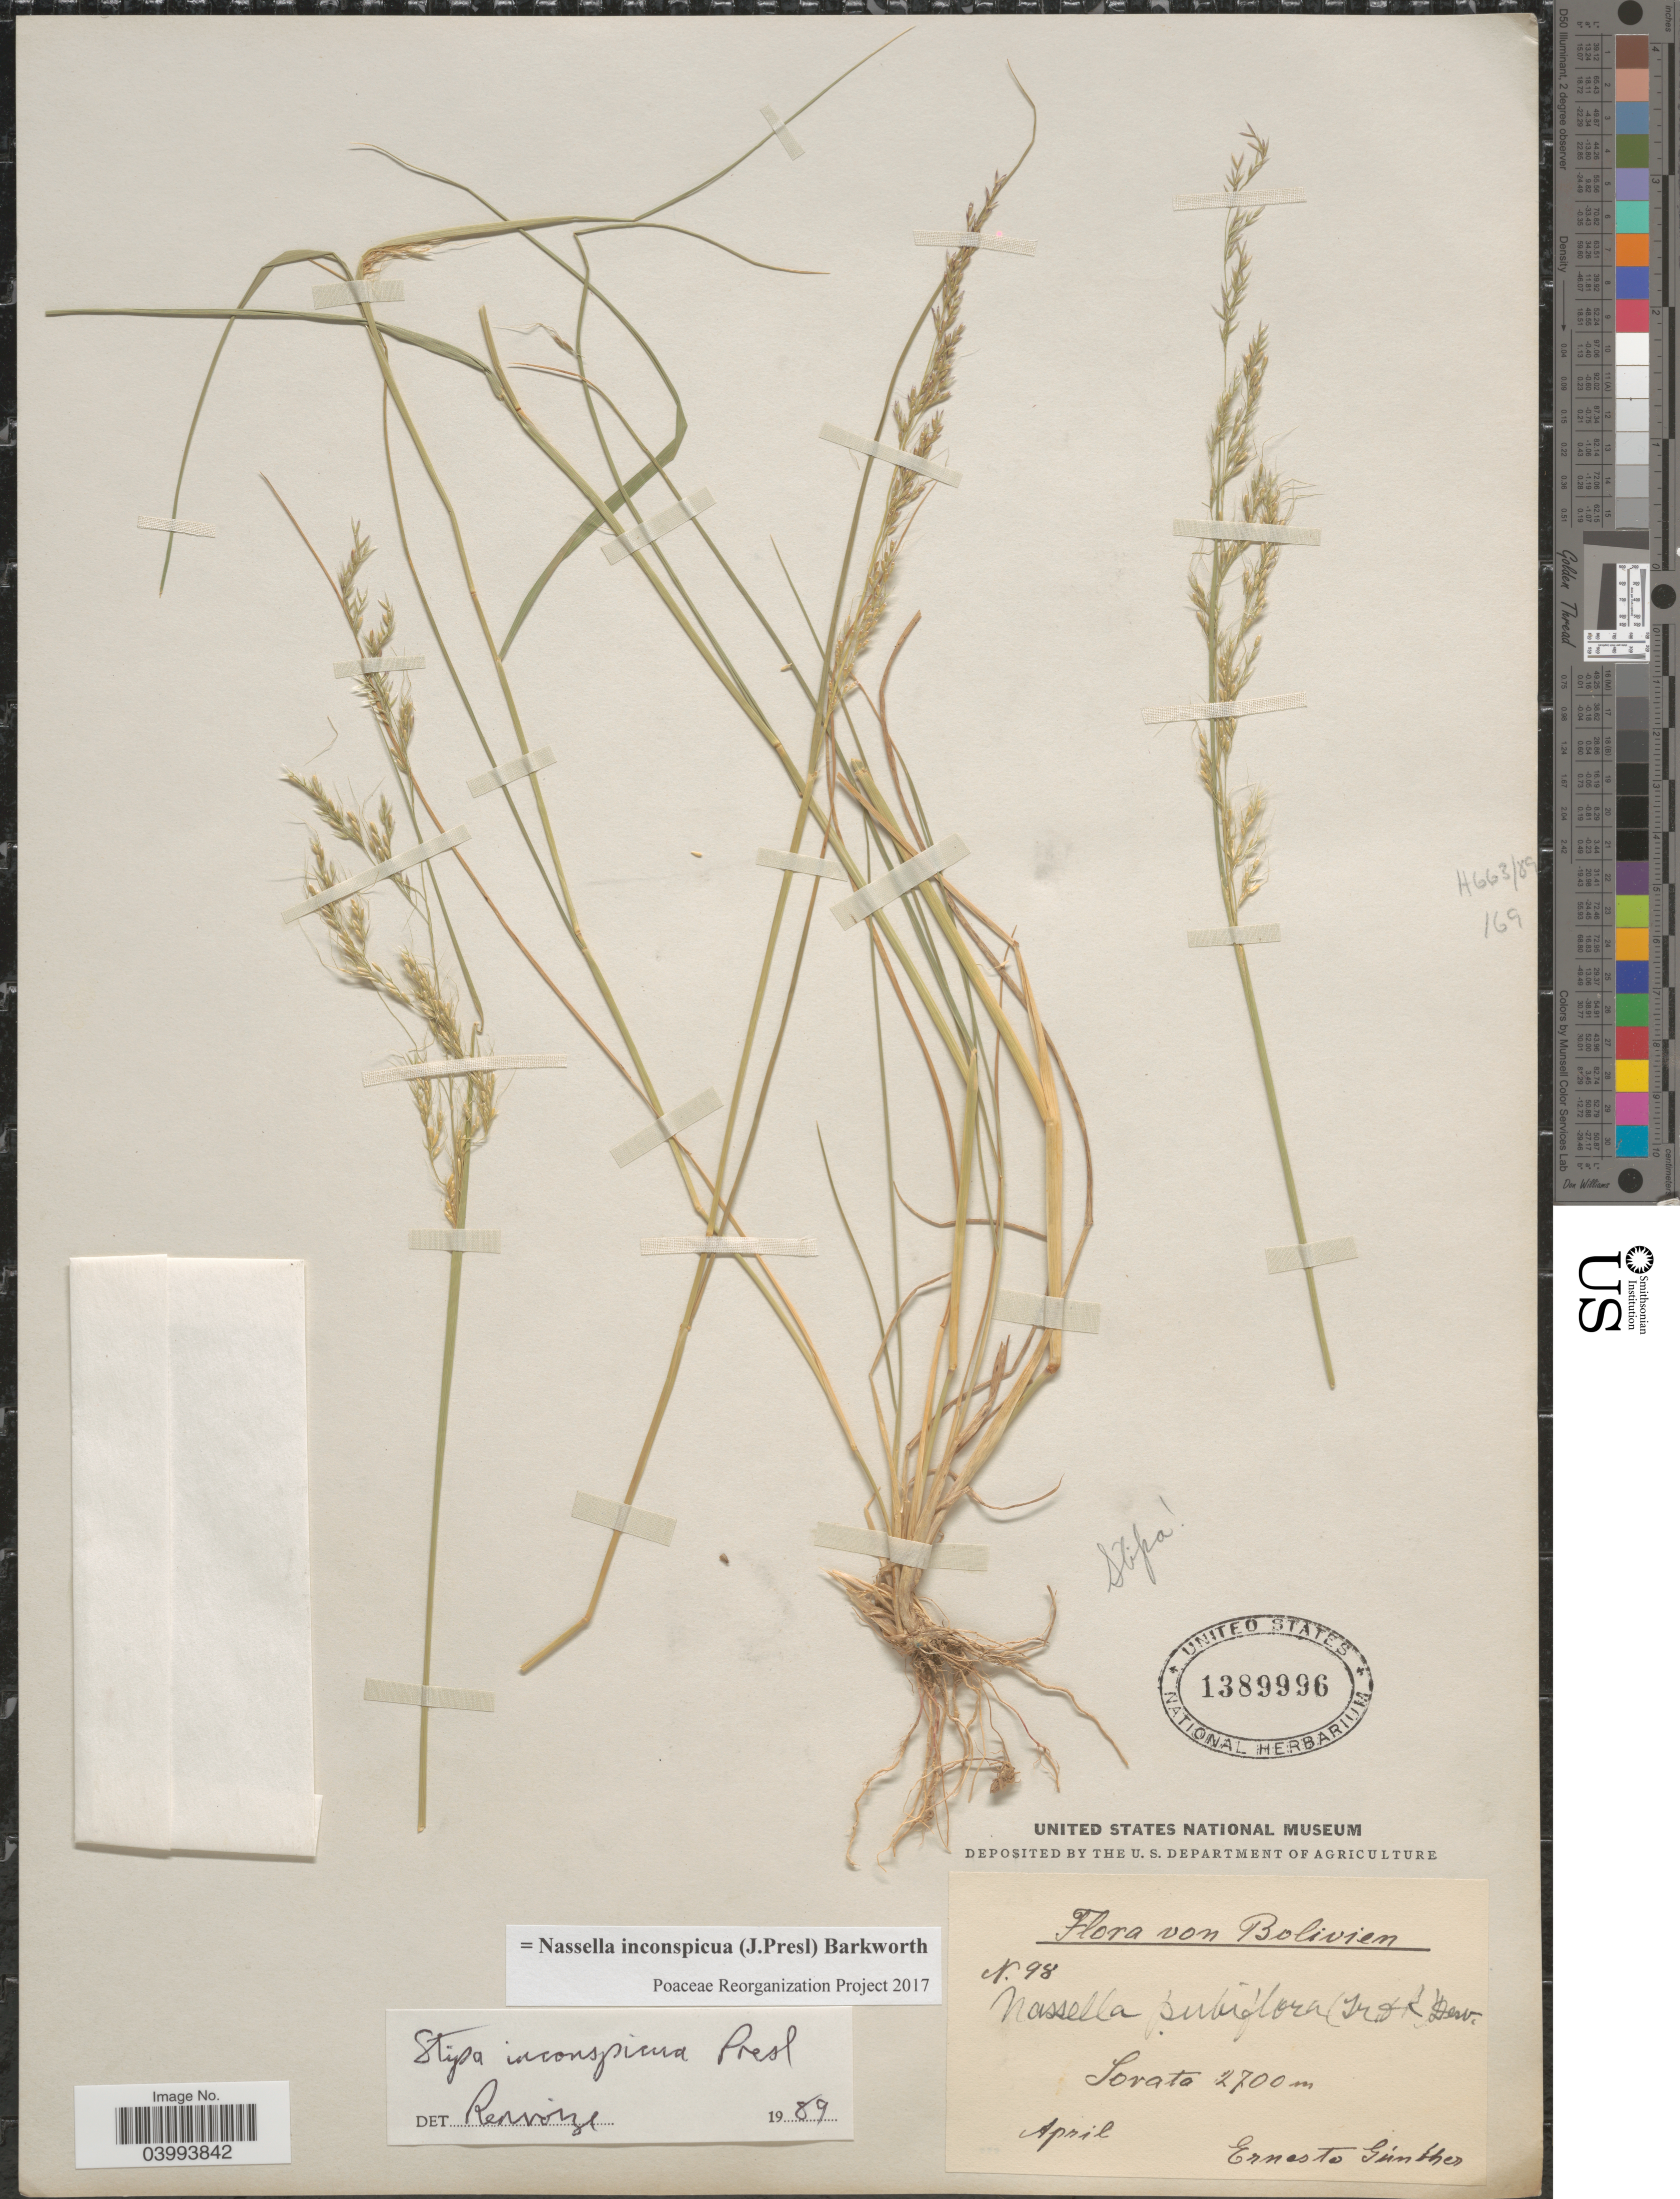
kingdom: Plantae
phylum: Tracheophyta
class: Liliopsida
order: Poales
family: Poaceae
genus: Nassella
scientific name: Nassella inconspicua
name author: (J. Presl) Barkworth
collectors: E. Gunther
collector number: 98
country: Bolivia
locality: Sorata.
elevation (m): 2700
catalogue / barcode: US 1389996